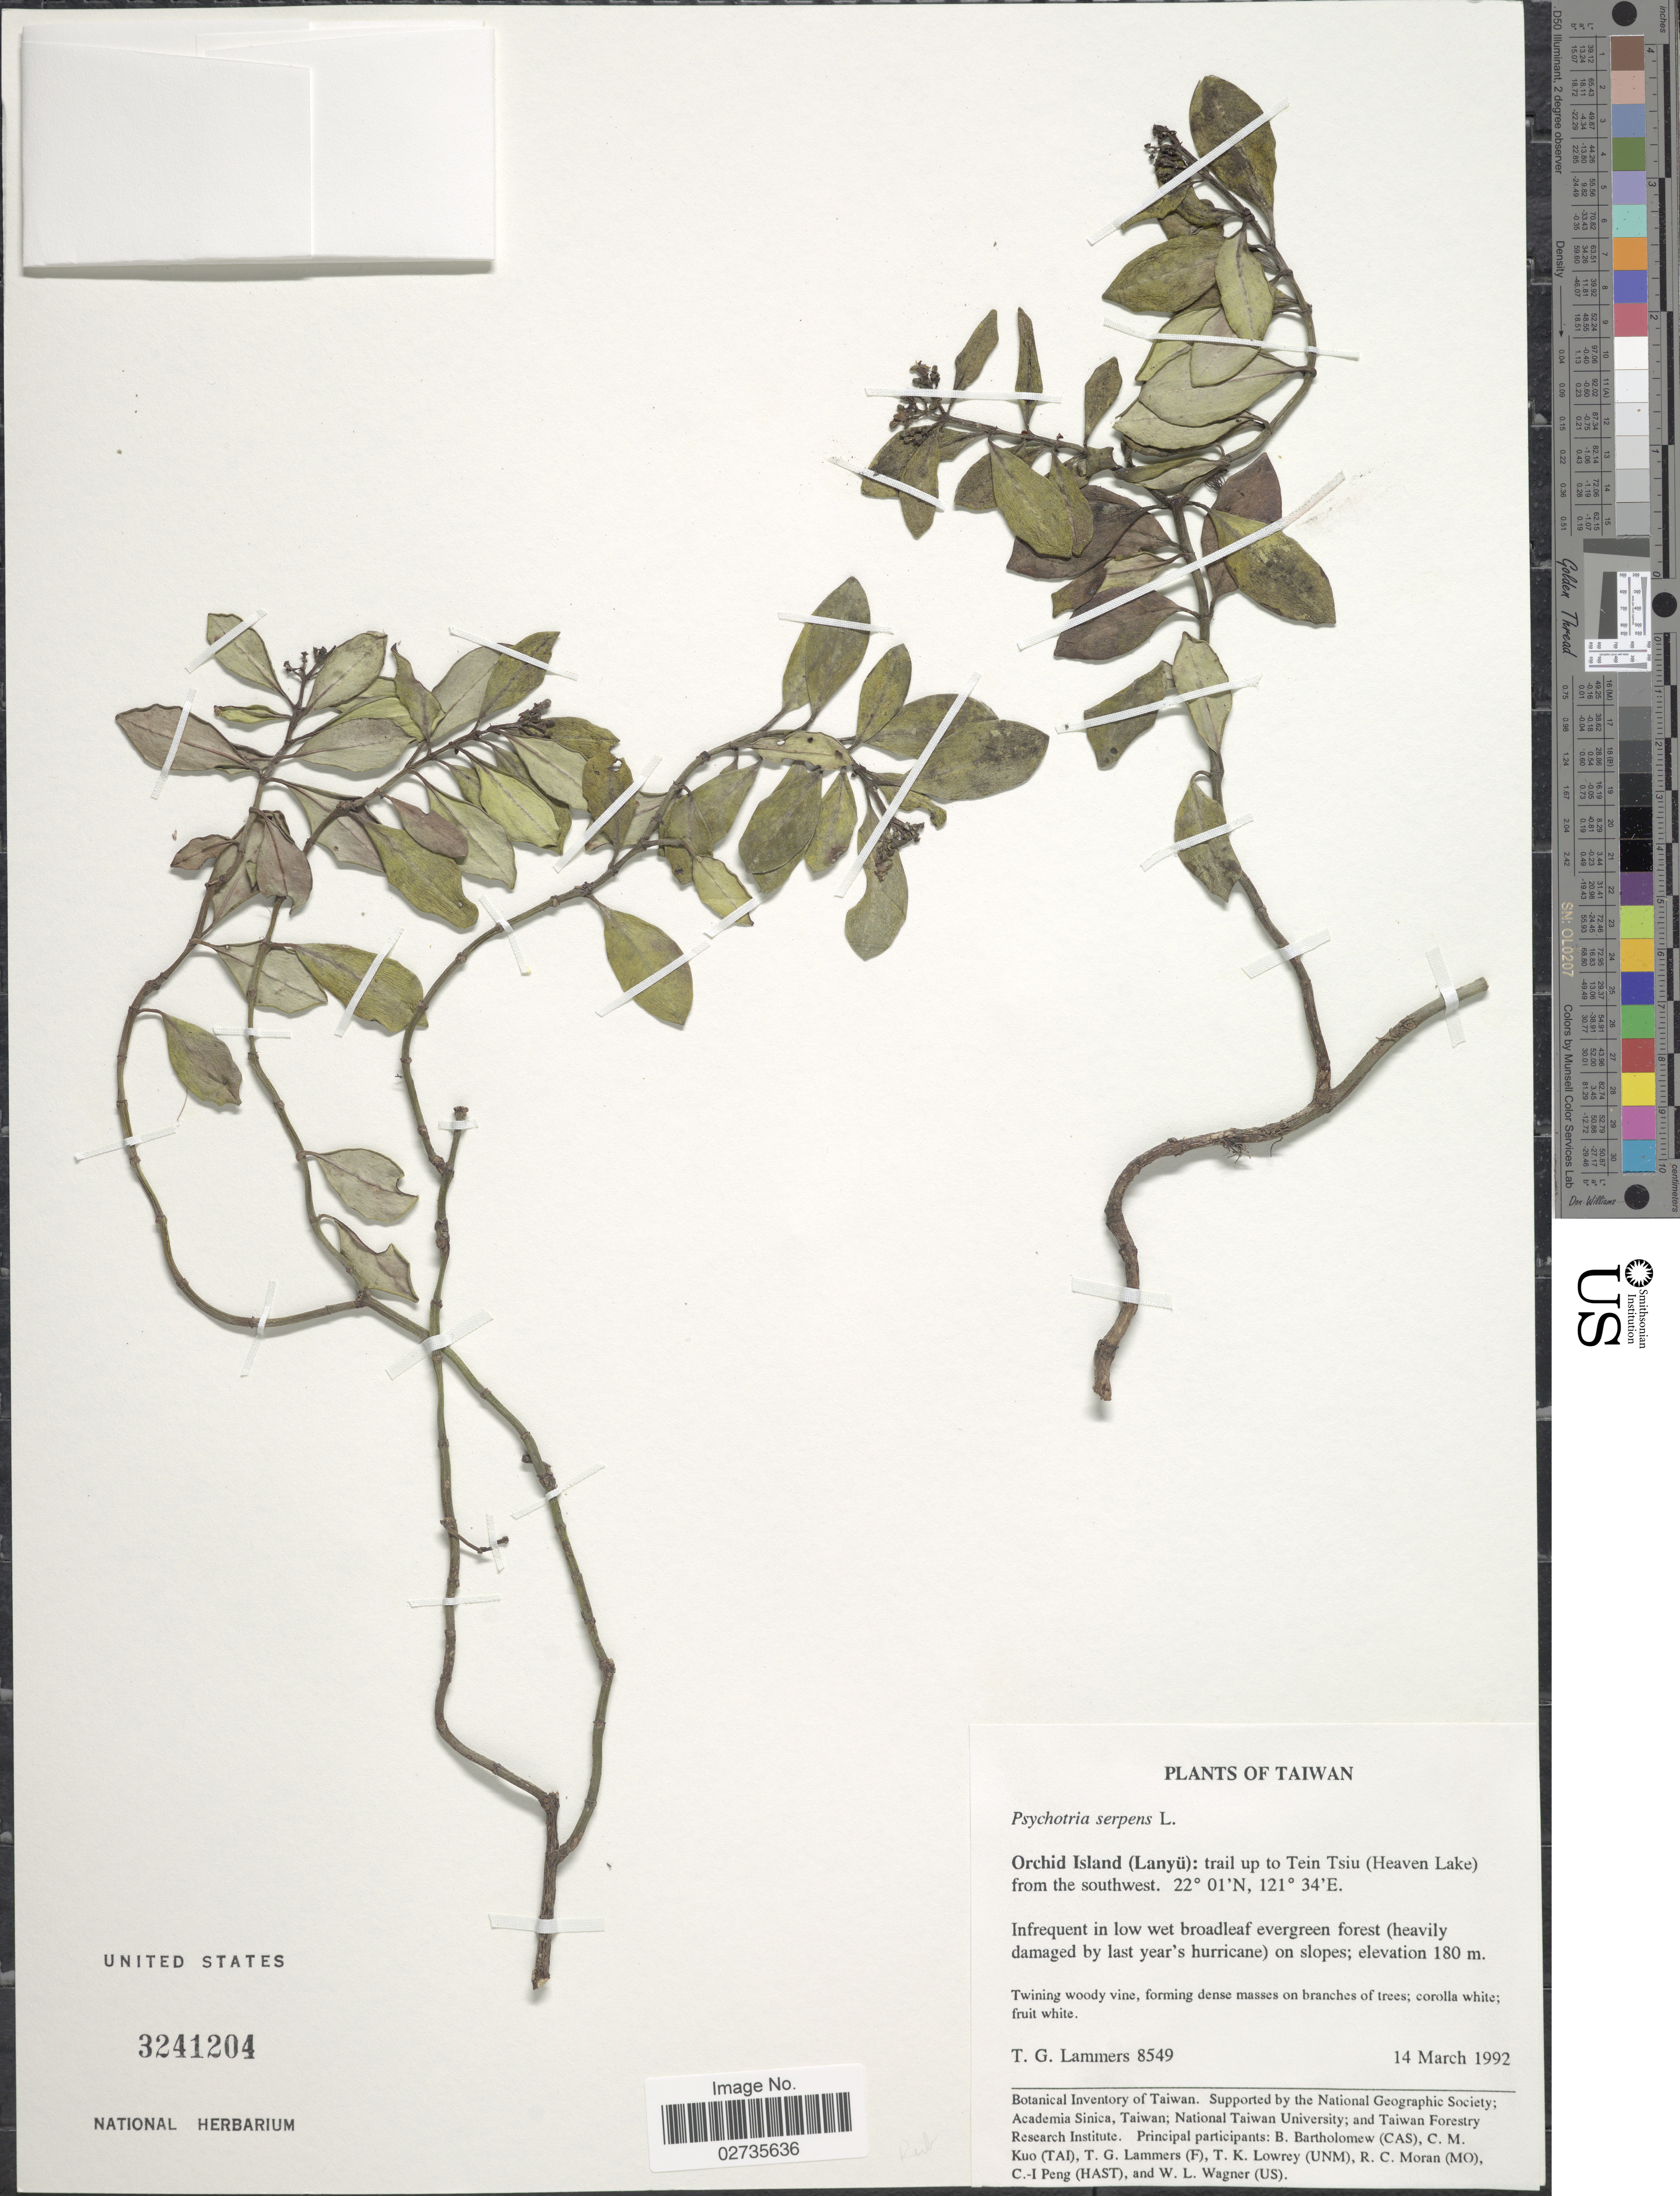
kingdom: Plantae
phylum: Tracheophyta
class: Magnoliopsida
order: Gentianales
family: Rubiaceae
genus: Psychotria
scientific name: Psychotria serpens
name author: L.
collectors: T. Lammers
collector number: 8549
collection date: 1992-03-14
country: Taiwan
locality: Orchid Island (Lanyü): trail up to Tein Tsiu (Heaven Lake) from the southwest, Infrequent in low wet broadleaf evergreen forest (heavily damaged by last year's hurricane) on slopes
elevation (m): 180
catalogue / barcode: US 3241204